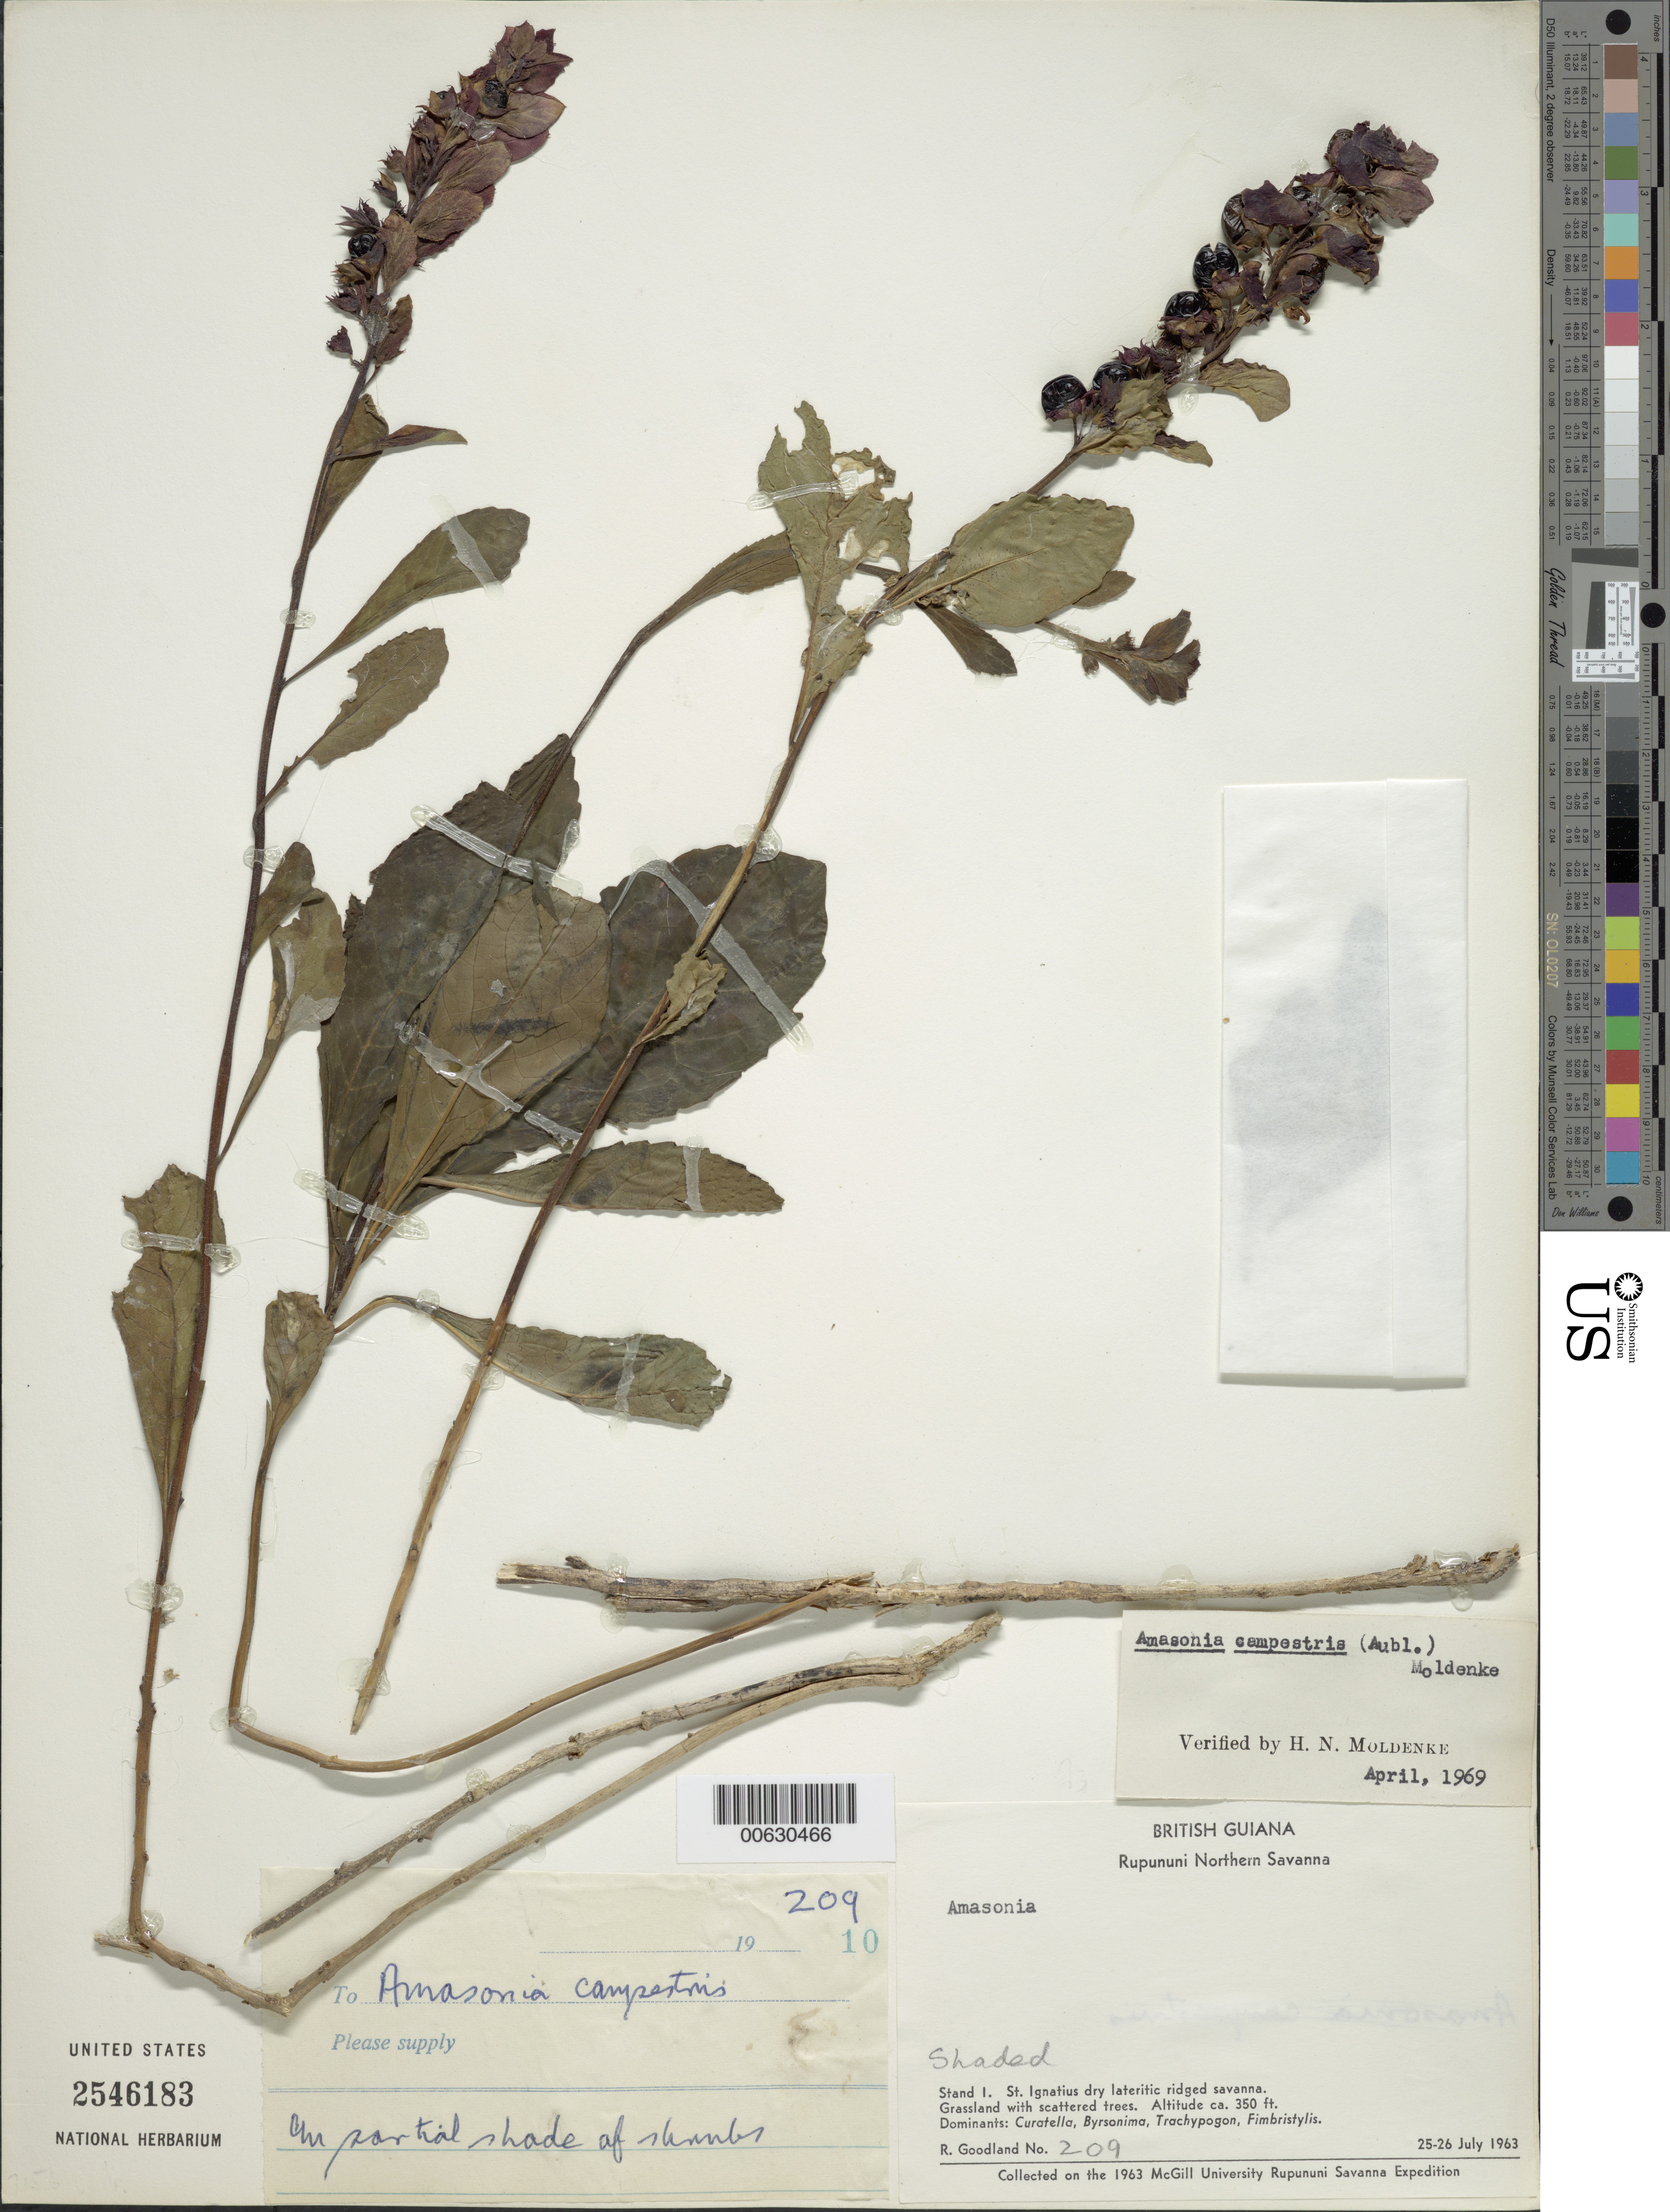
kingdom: Plantae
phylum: Tracheophyta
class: Magnoliopsida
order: Lamiales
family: Lamiaceae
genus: Amasonia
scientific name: Amasonia campestris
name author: (Aubl.) Moldenke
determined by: Moldenke, H. N.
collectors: R. Goodland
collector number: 209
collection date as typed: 25-Jul-63 to 26-Jul-63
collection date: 1963-07-25/1963-07-26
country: Guyana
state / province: U. Takutu-U. Essequibo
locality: Rupununi Northern Savanna, St. Ignatius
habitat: Dry lateritic ridged savanna. Grassland with scattered trees. Dominants: Curatella, Byrsonima, Trachypogon, Fimbristylis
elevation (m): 107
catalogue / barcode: US 2546183